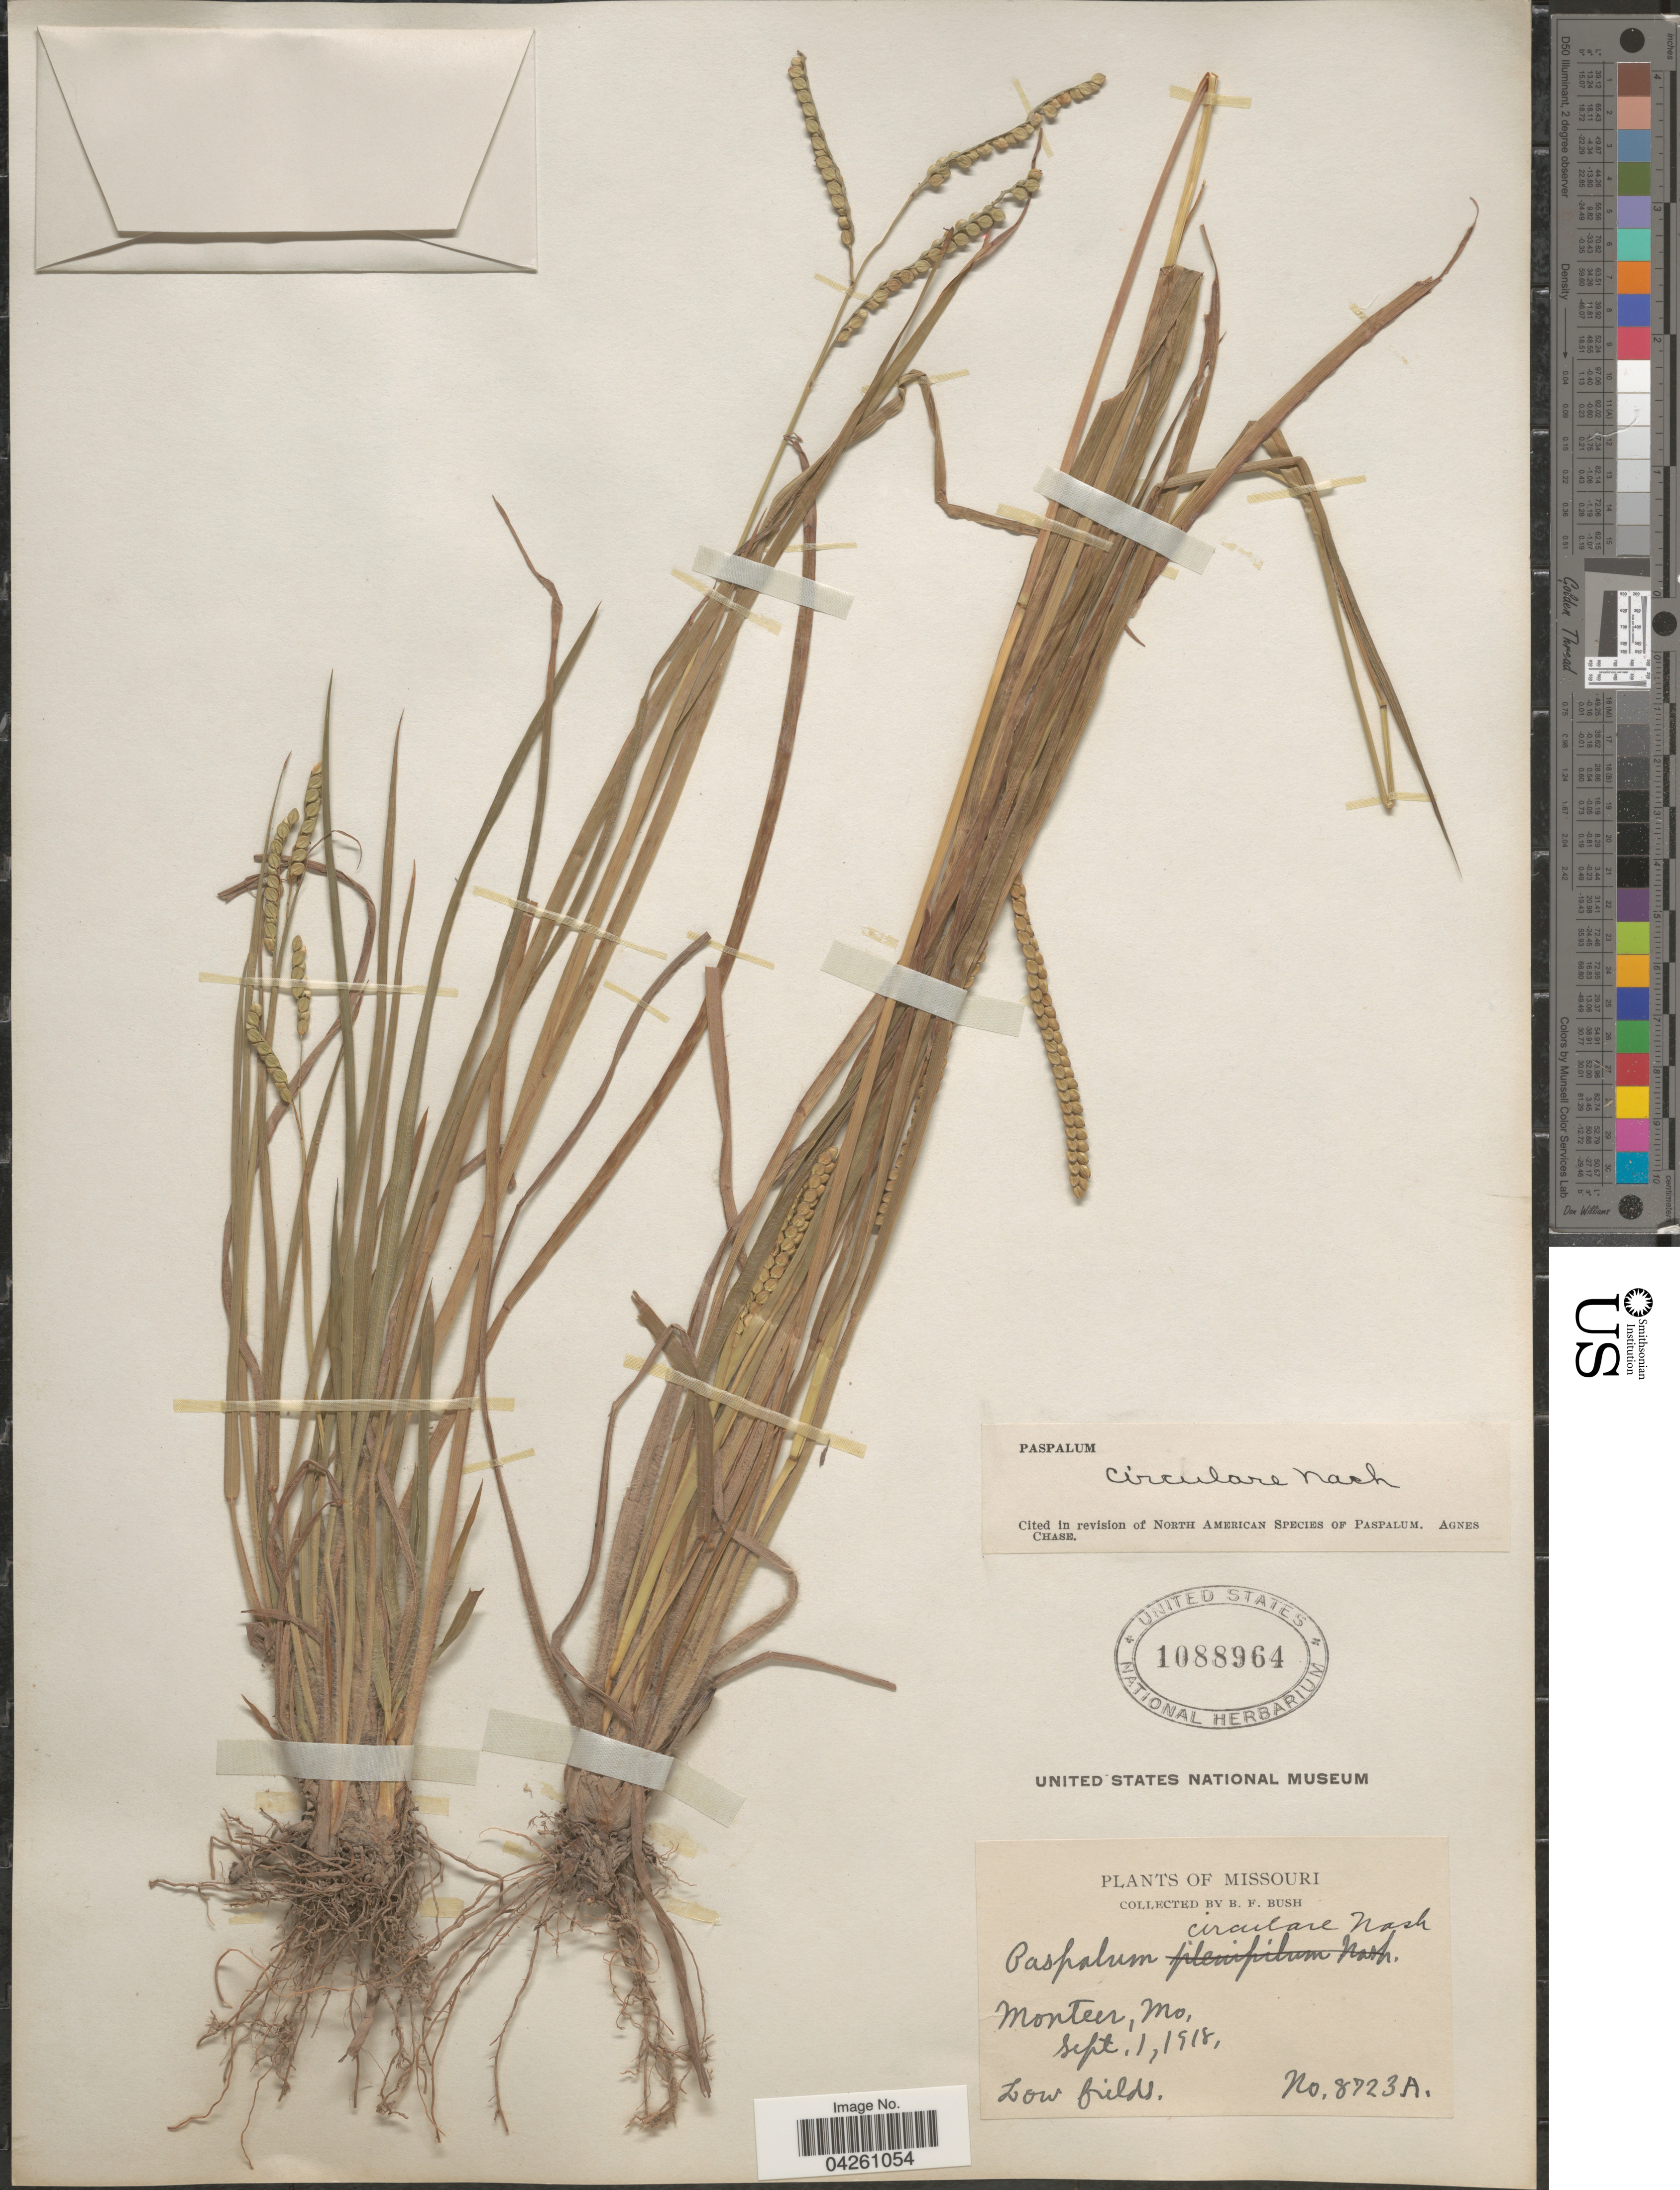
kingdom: Plantae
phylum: Tracheophyta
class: Liliopsida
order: Poales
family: Poaceae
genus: Paspalum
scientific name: Paspalum circulare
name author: Nash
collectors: B. F. Bush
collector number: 8723A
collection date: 1918-09-01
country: United States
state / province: Missouri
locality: Monteer.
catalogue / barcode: US 1088964